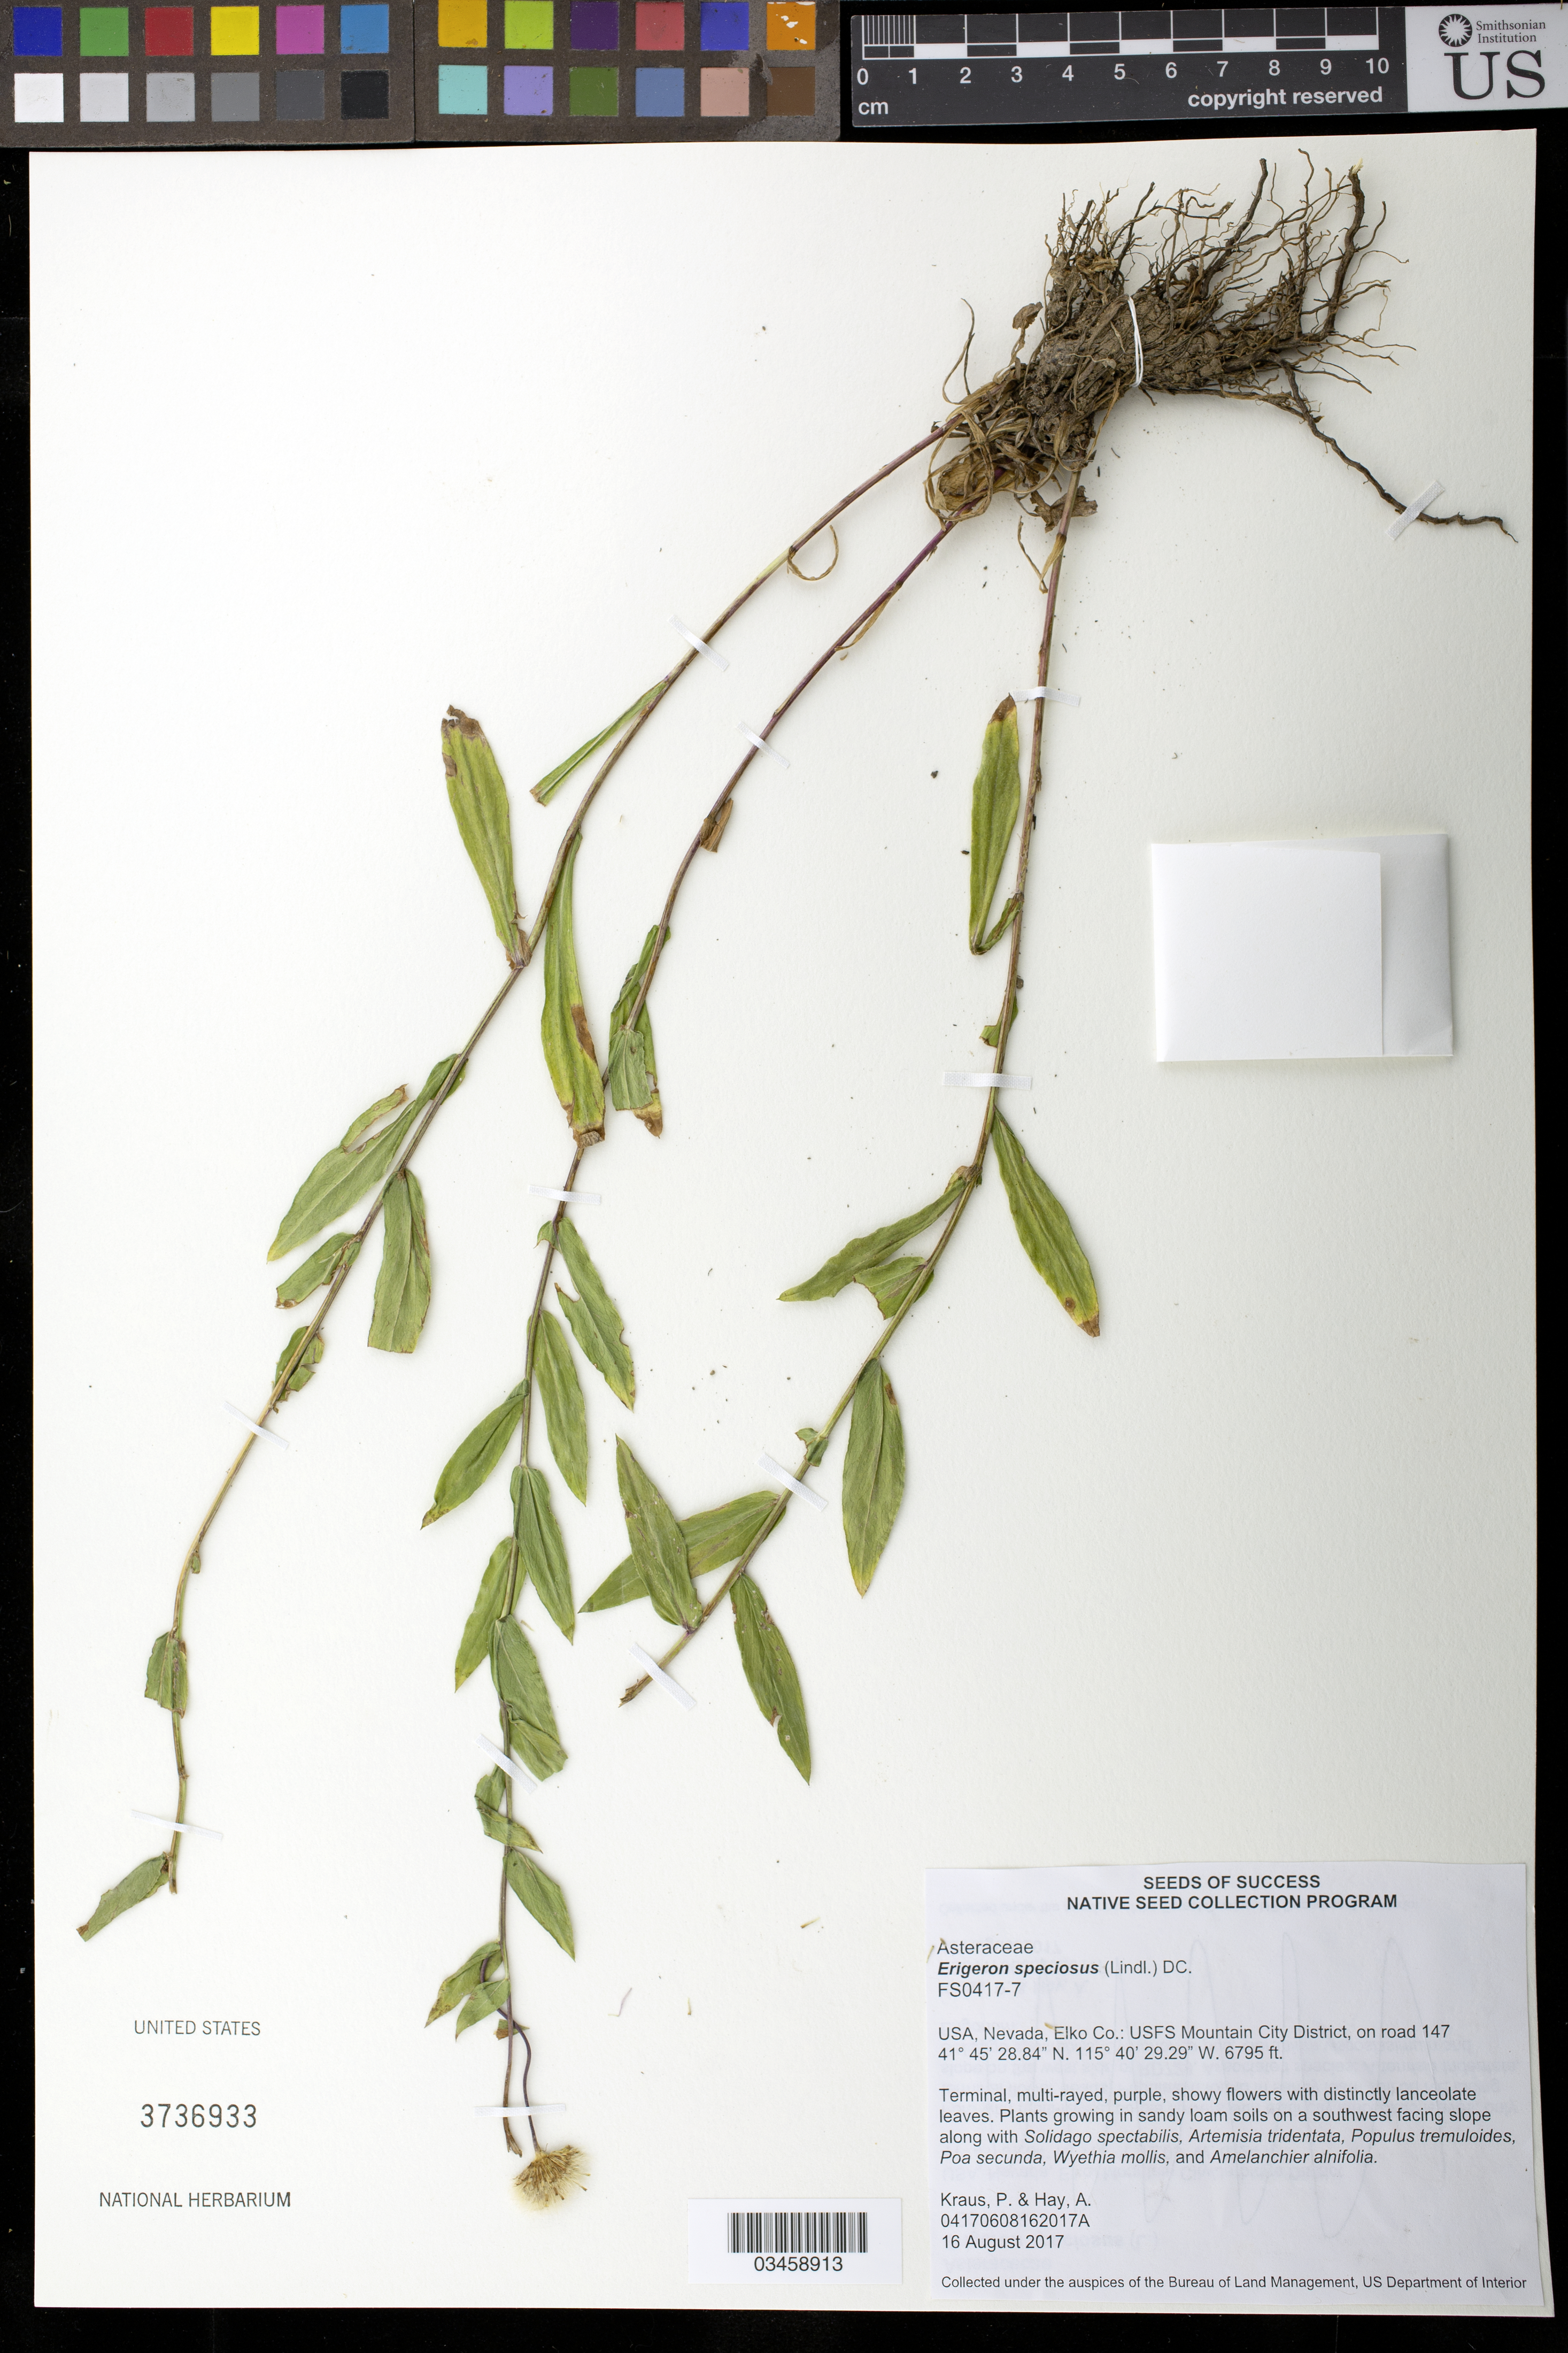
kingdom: Plantae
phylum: Tracheophyta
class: Magnoliopsida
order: Asterales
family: Asteraceae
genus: Erigeron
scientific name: Erigeron speciosus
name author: (Lindl.) DC.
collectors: P. Kraus & A. Hay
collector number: FS0417-7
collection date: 2017-08-16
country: United States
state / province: Nevada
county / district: Elko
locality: USFS Mountain City District, on road 147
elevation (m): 2071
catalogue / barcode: US 3736933